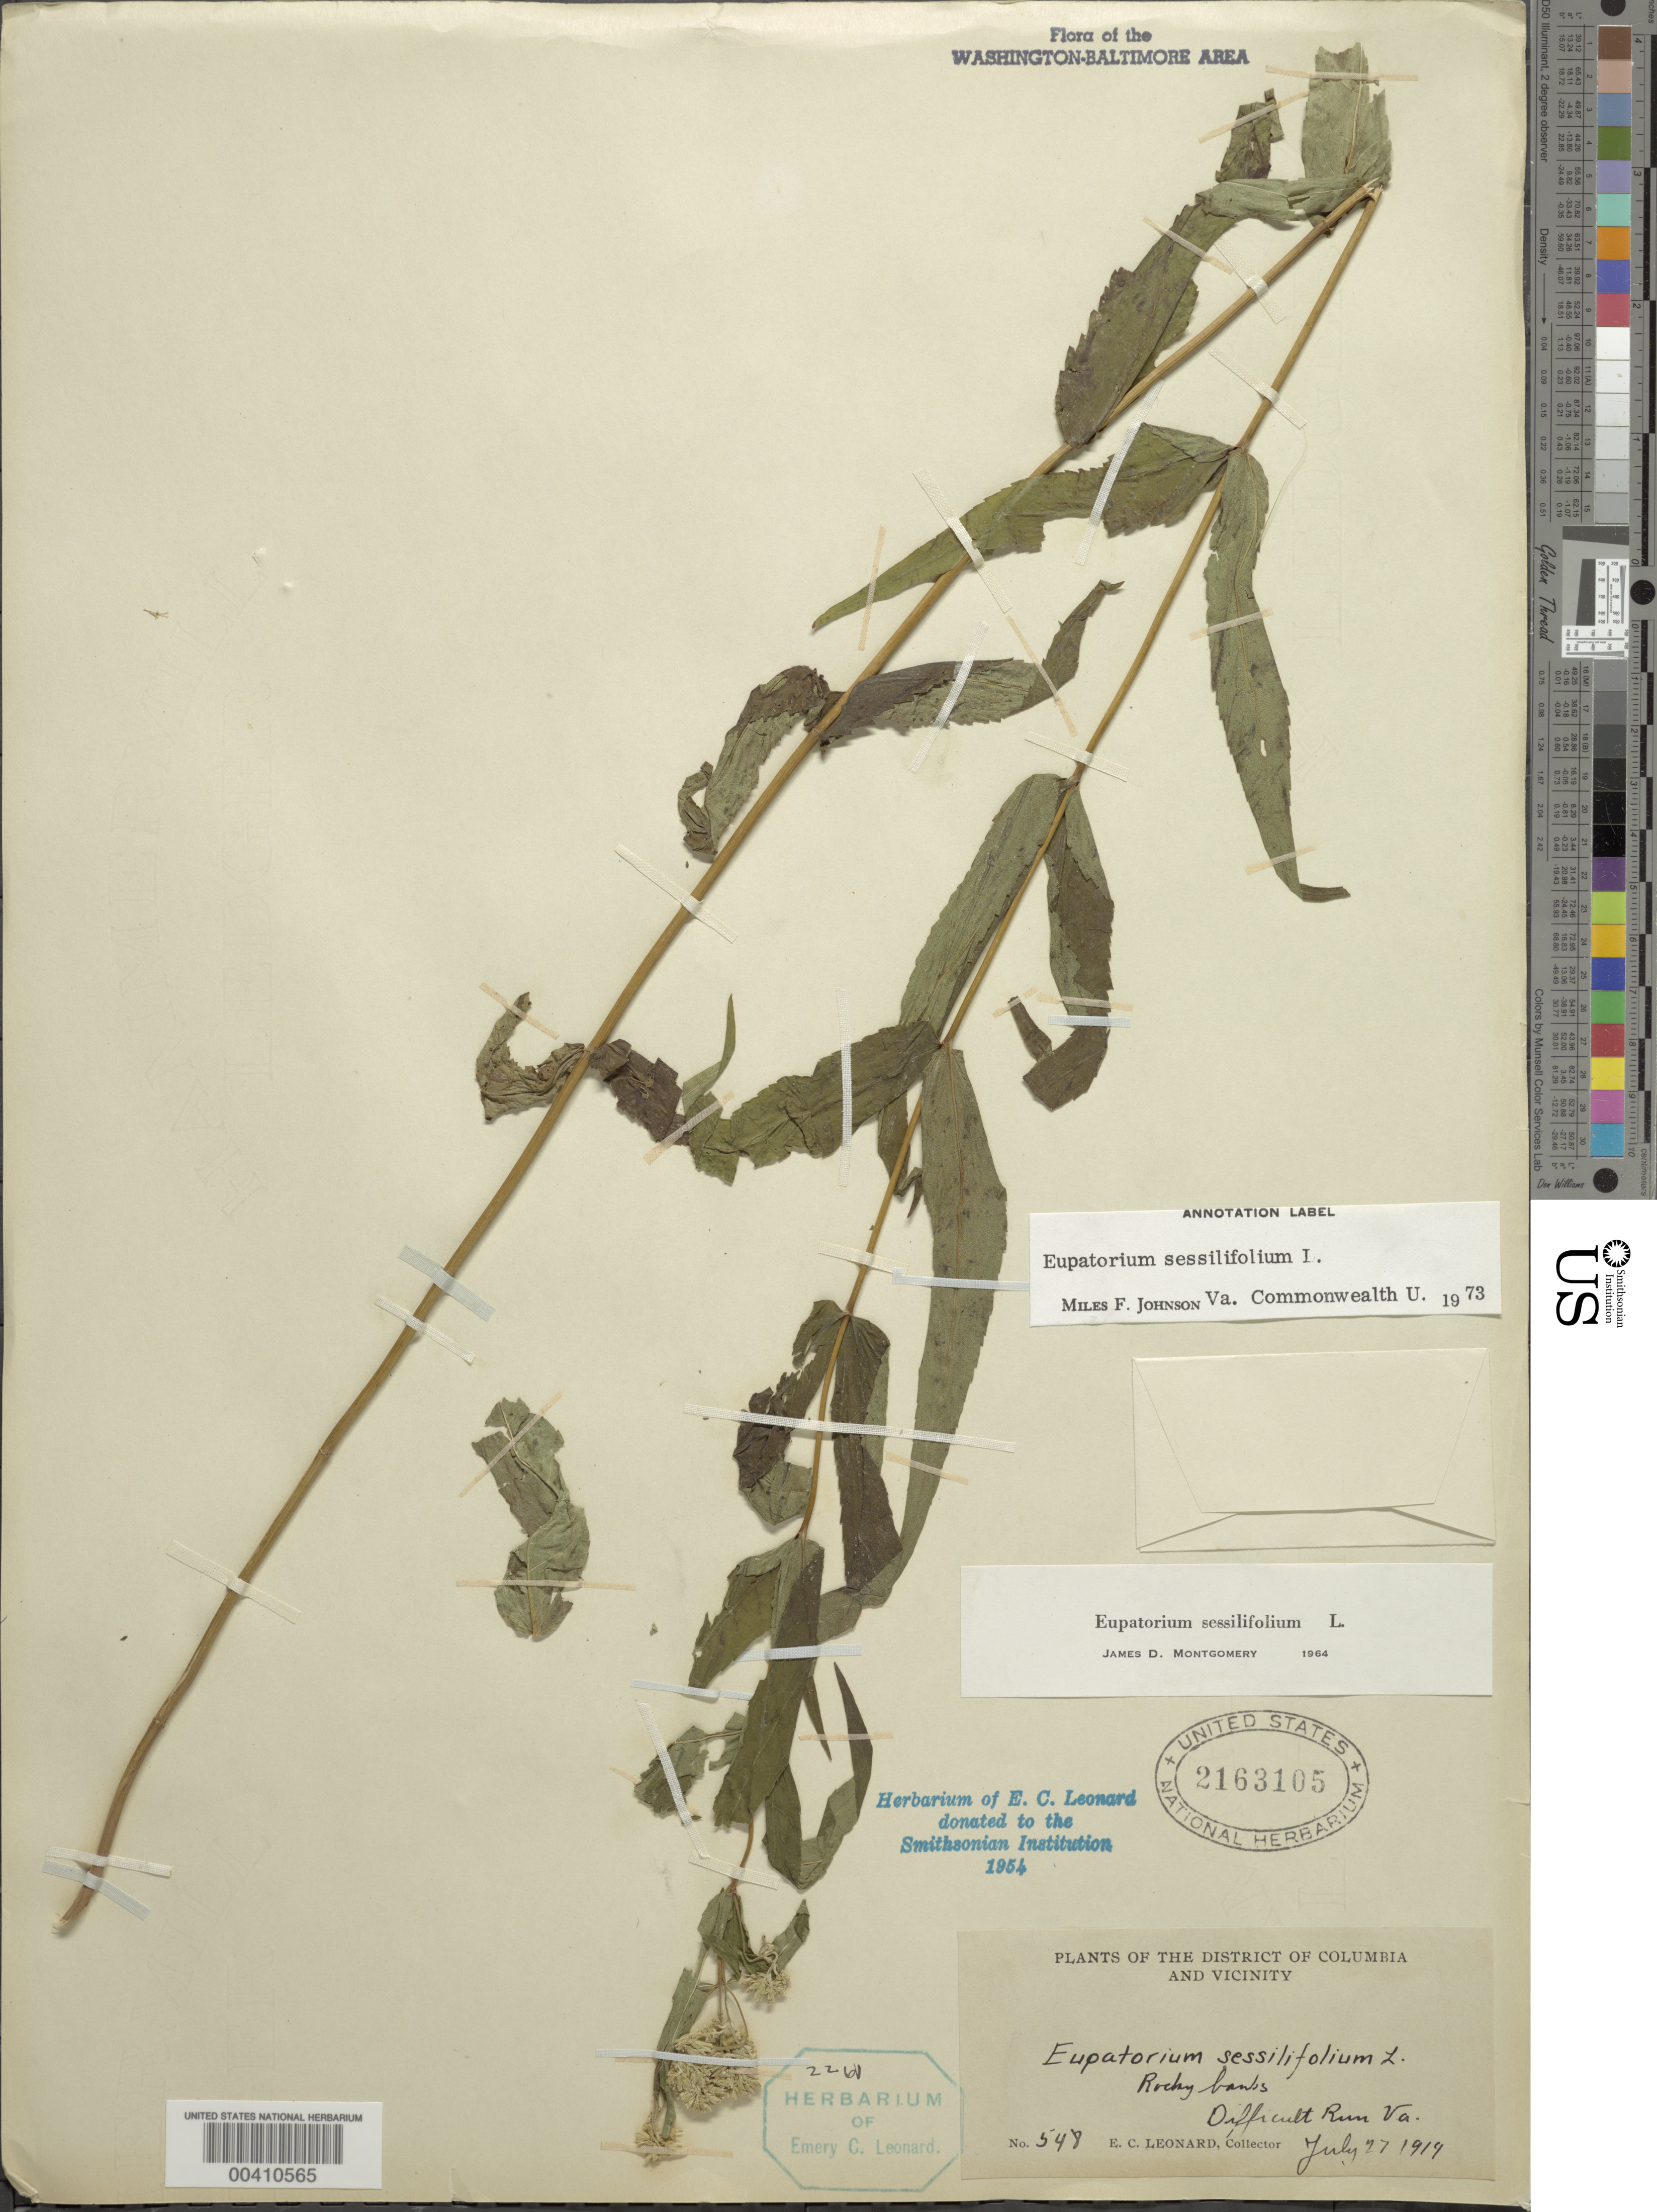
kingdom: Plantae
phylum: Tracheophyta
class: Magnoliopsida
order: Asterales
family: Asteraceae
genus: Eupatorium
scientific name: Eupatorium sessilifolium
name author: L.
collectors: E. C. Leonard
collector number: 548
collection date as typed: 27 Jul 1917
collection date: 1917-07-27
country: United States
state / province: Virginia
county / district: Fairfax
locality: Difficult Run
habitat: Rocky banks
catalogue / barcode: US 2163105